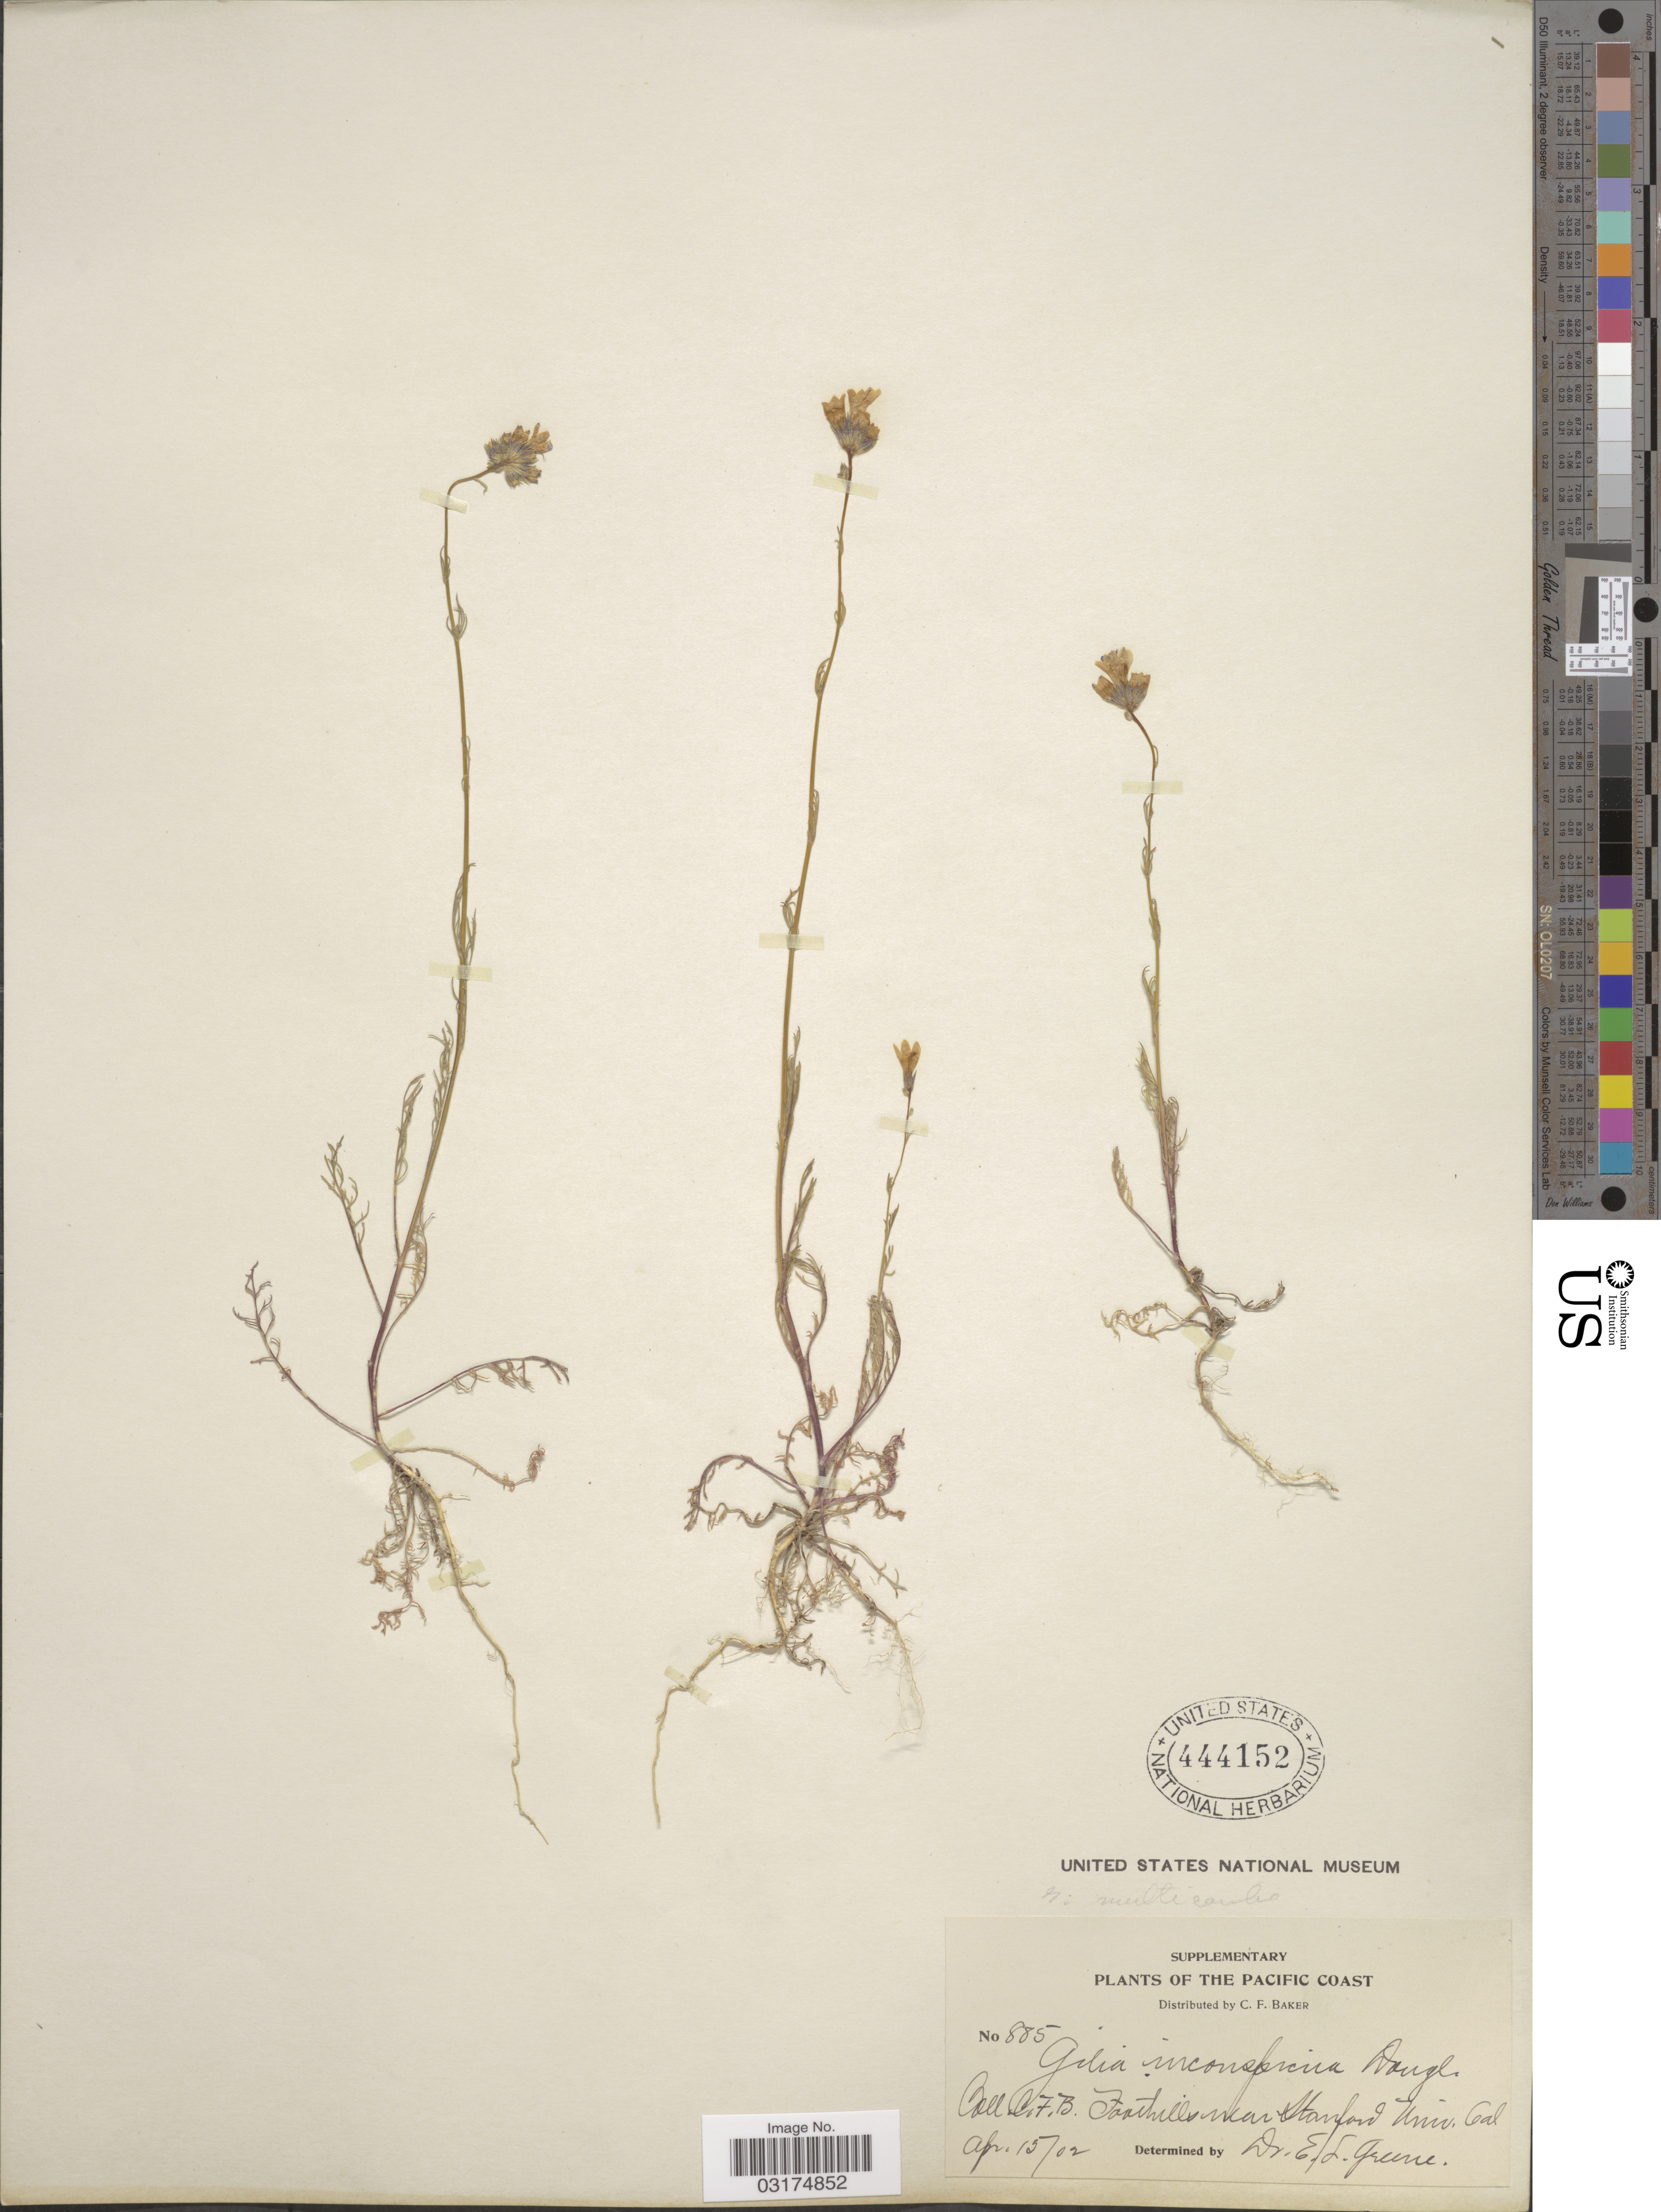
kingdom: Plantae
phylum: Tracheophyta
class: Magnoliopsida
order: Ericales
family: Polemoniaceae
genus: Gilia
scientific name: Gilia achilleifolia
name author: Benth.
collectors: C. F. Baker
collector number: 885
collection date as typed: Transcribed d/m/y: 15/4/2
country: United States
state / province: California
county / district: Santa Clara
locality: The Pacific Coast. Foothills near Stanford Univ.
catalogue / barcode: US 444152